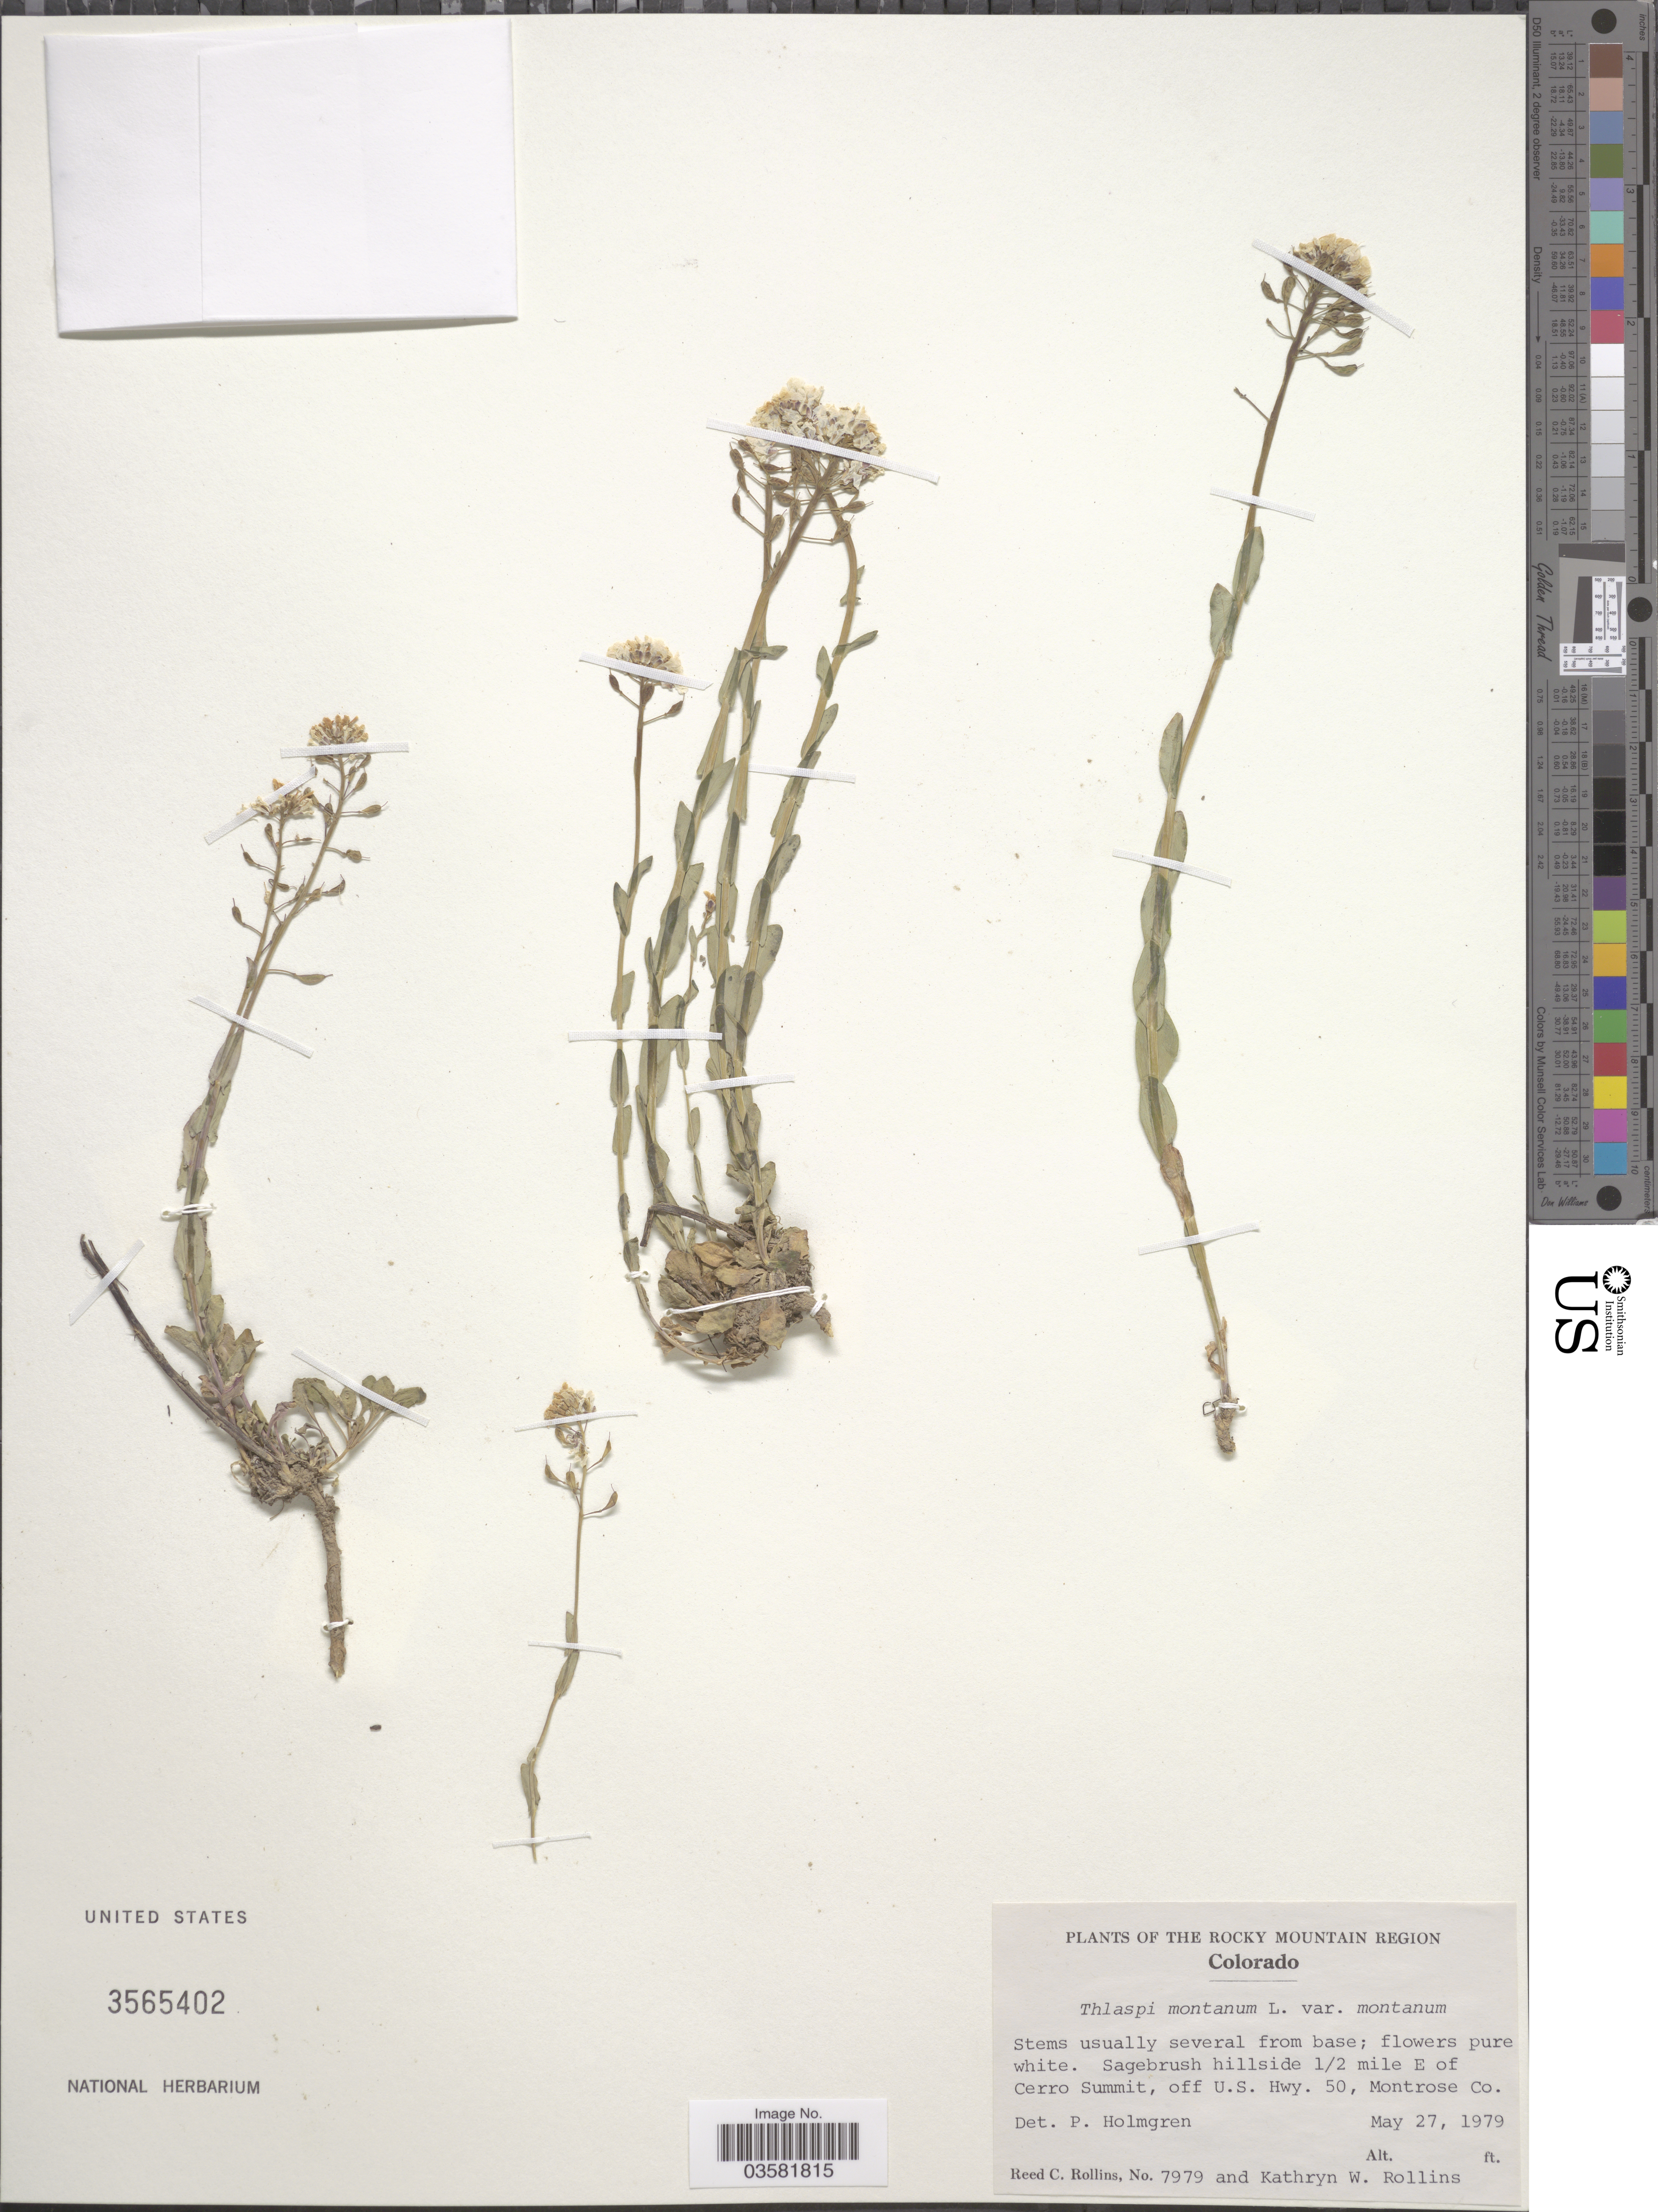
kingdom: Plantae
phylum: Tracheophyta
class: Magnoliopsida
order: Brassicales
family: Brassicaceae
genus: Thlaspi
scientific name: Thlaspi montanum var. montanum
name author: L.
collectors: R. C. Rollins & K. W. Rollins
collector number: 7979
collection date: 1979-05-27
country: United States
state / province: Colorado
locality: The Rocky Mountain Region. Sagebrush hillside ½ mile E of Cerro Summit, off U.S. Hwy. 50, Montrose Co.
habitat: sagebrush hillside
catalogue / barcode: US 3565402